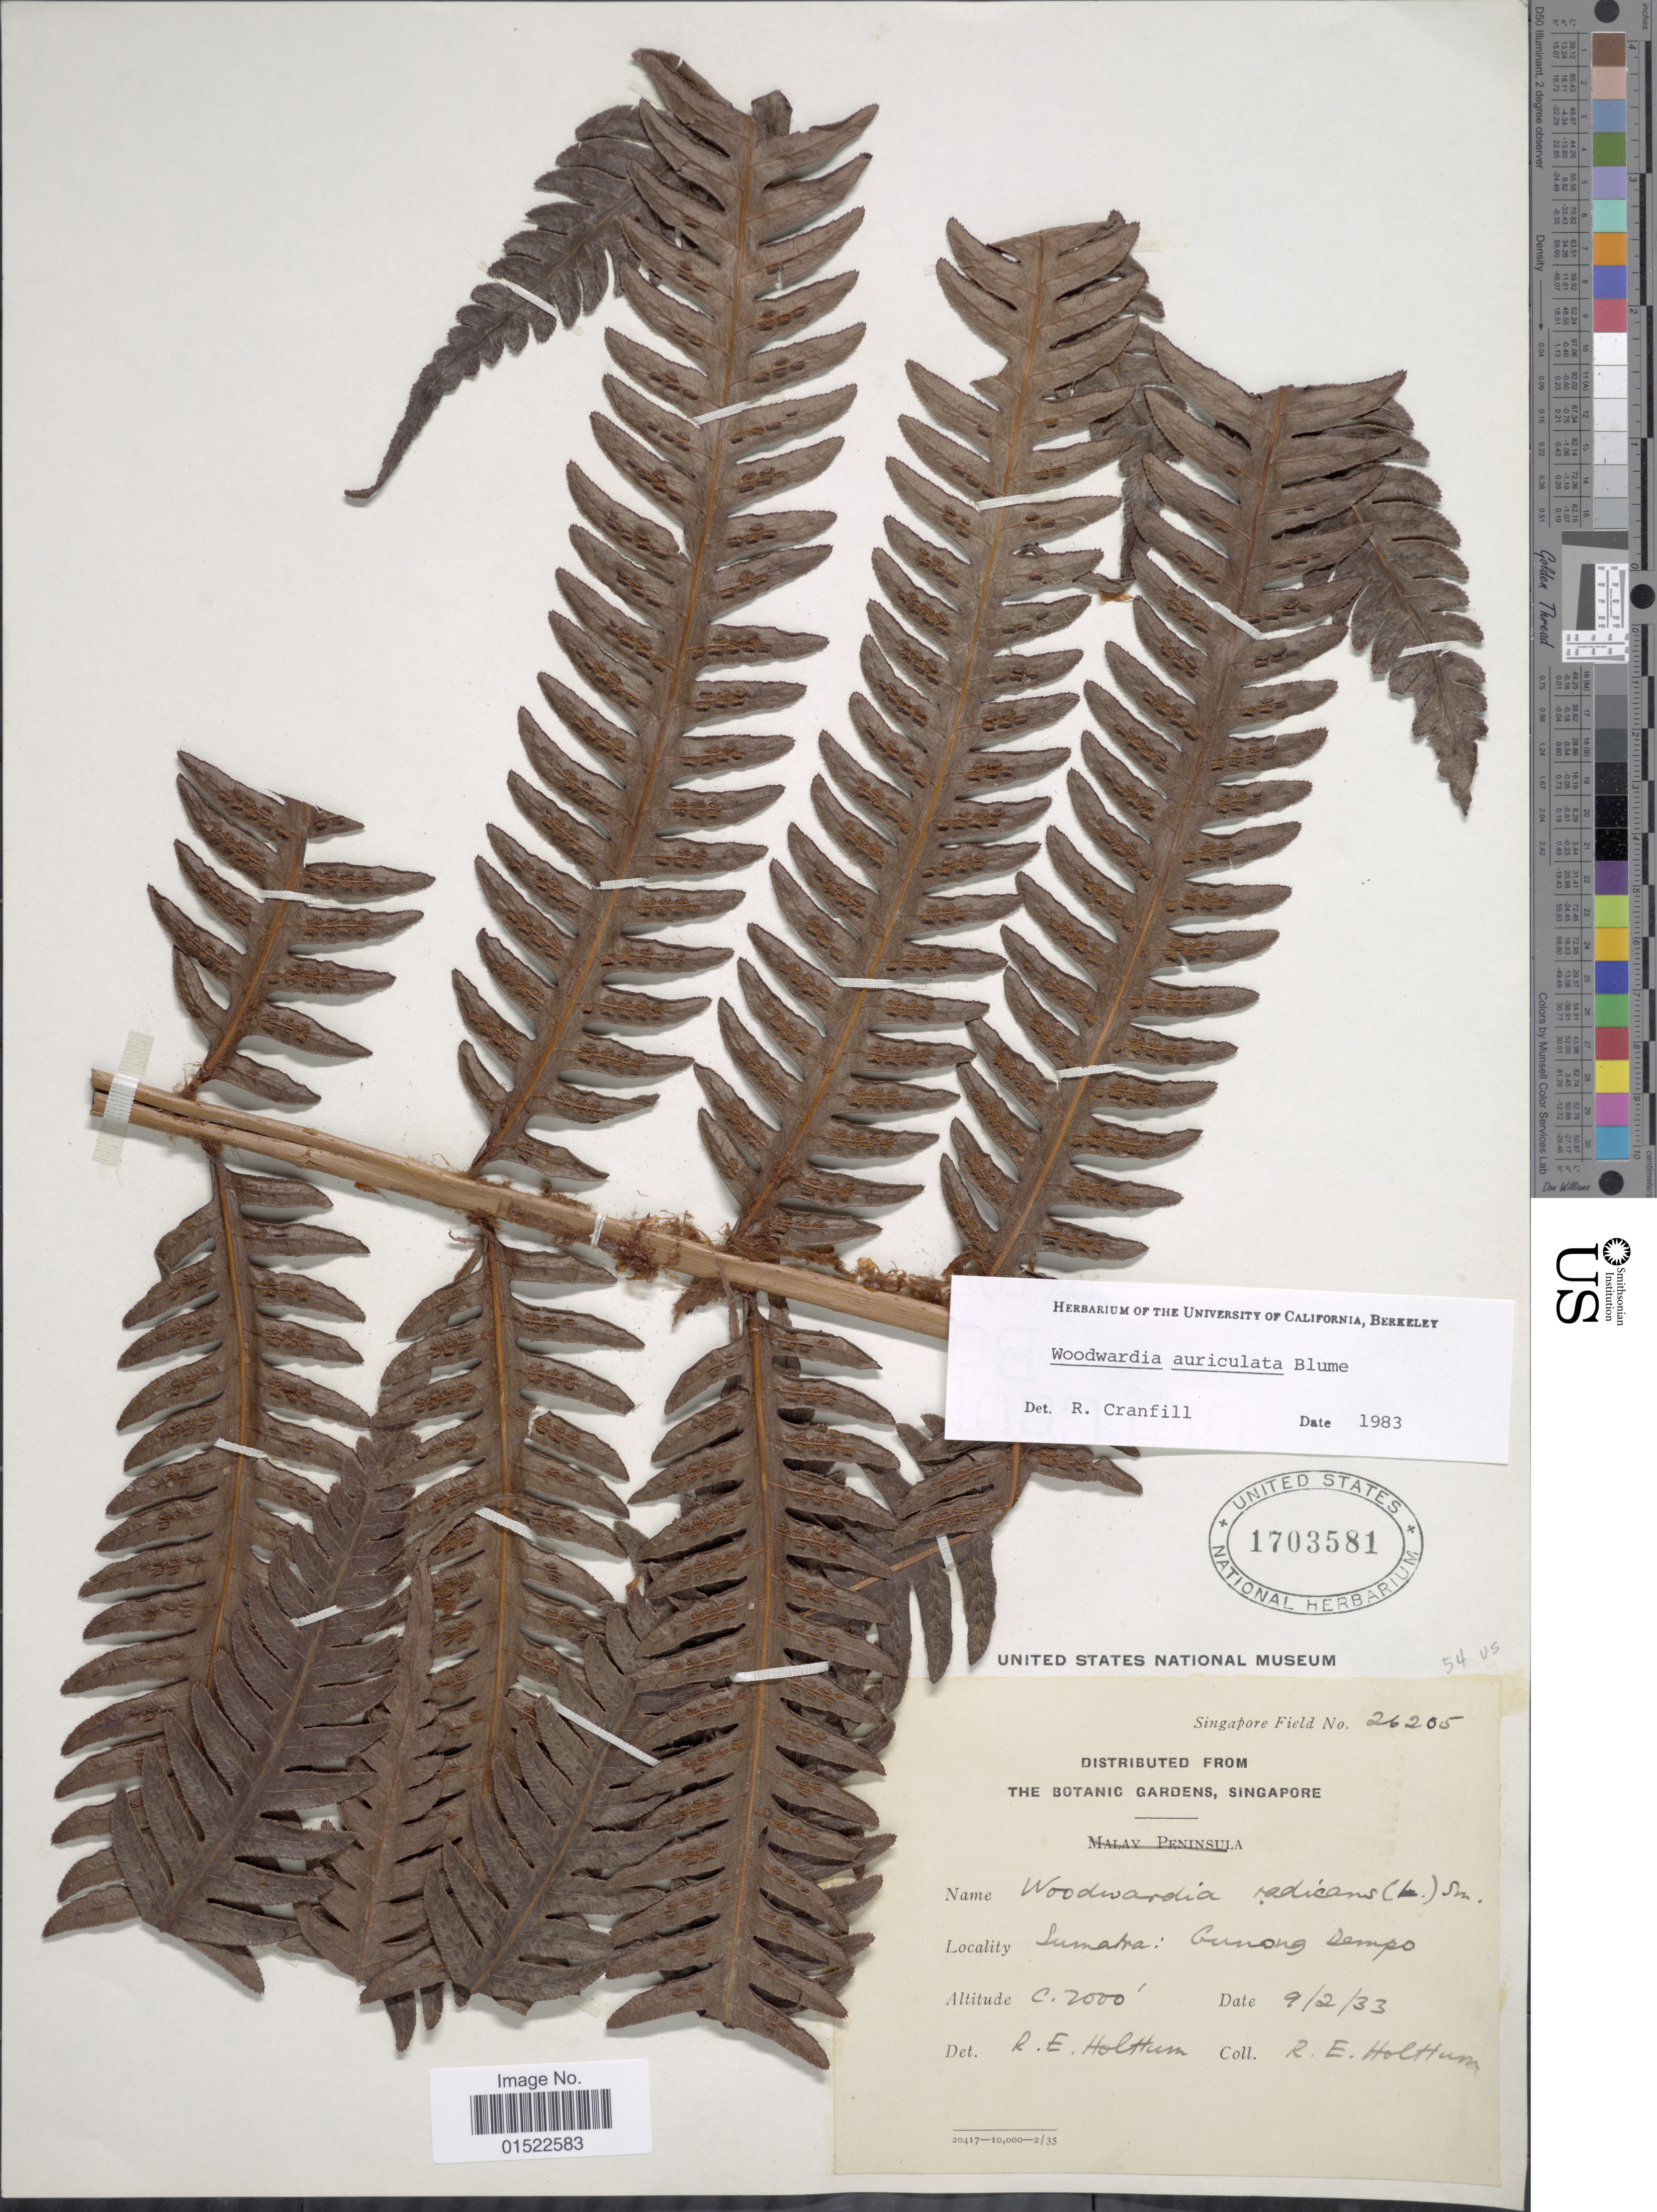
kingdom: Plantae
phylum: Tracheophyta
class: Polypodiopsida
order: Polypodiales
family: Blechnaceae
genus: Woodwardia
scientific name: Woodwardia auriculata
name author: Blume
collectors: R. E. Holttum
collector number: Singpore Field 26205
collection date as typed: Transcribed d/m/y: 9/2/33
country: Indonesia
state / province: Sumatra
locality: Gunong Dempo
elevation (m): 610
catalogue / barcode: US 1703581